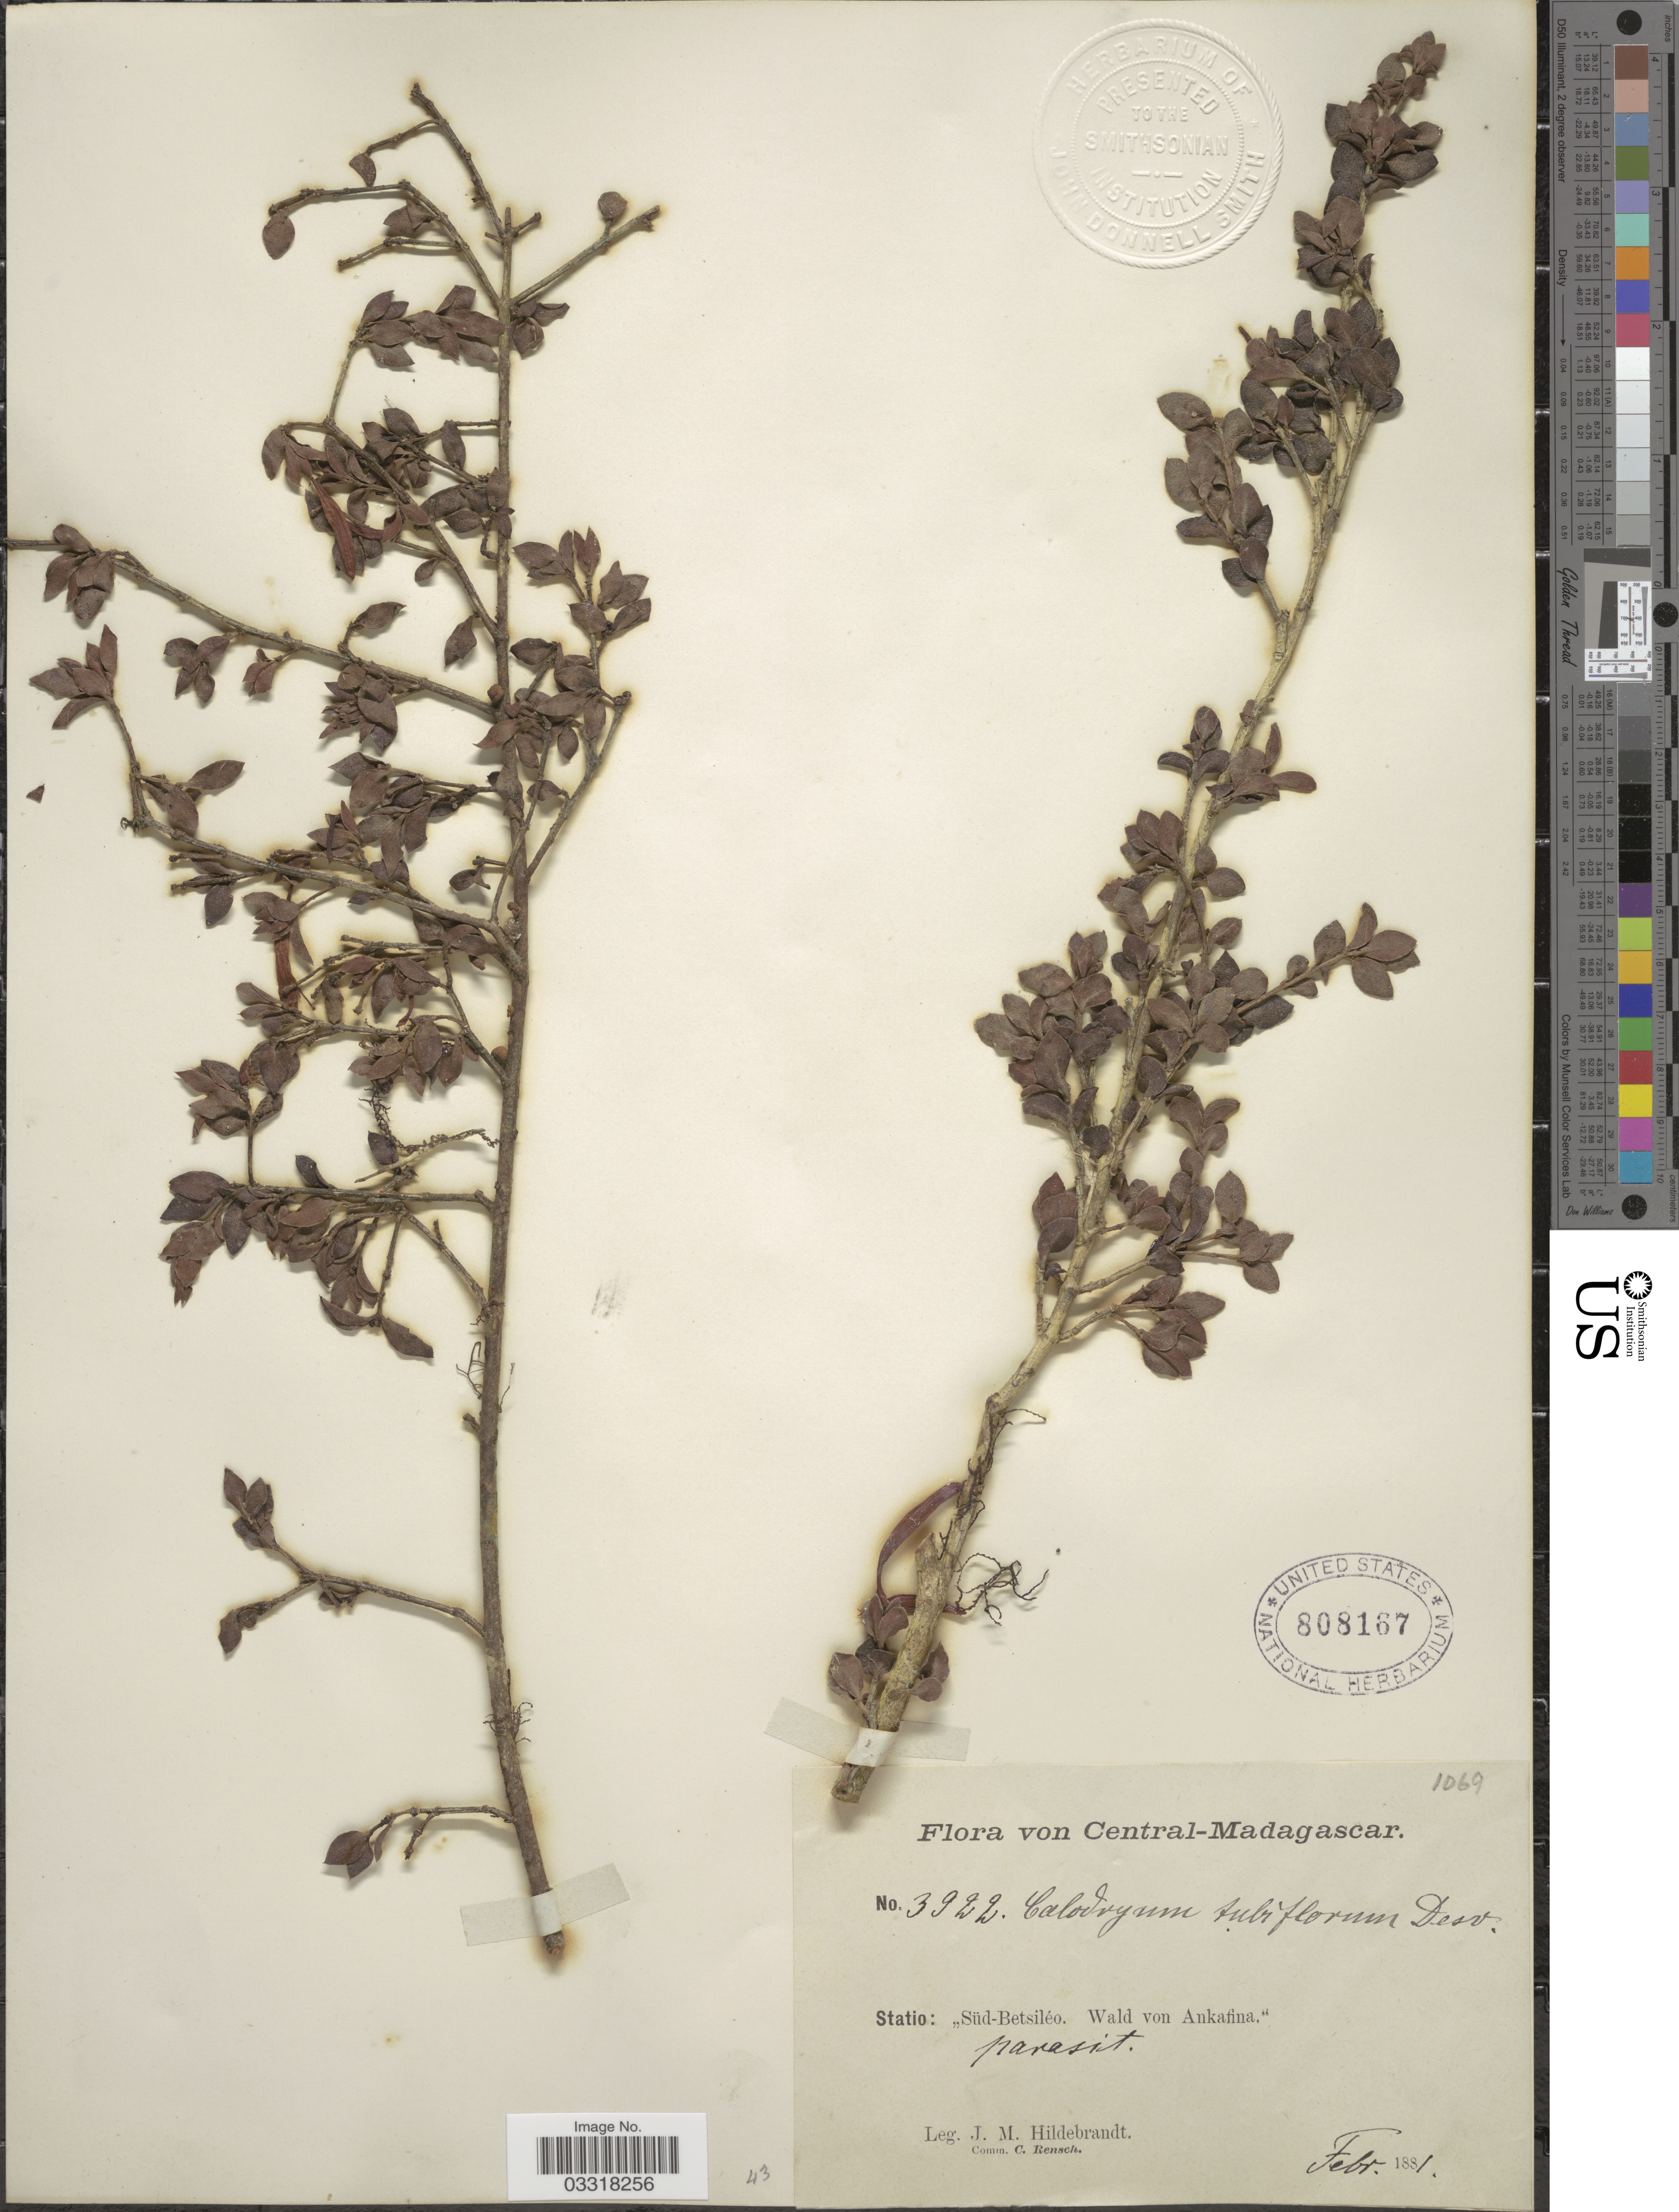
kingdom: Plantae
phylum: Tracheophyta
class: Magnoliopsida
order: Sapindales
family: Meliaceae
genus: Turraea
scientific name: Turraea lanceolata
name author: Cav.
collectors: J. Hildebrandt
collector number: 3922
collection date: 1881-02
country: Madagascar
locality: Central-Madagascar. Statio: "Süd-Betsiléo. Wald von Ankafina."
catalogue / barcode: US 808167